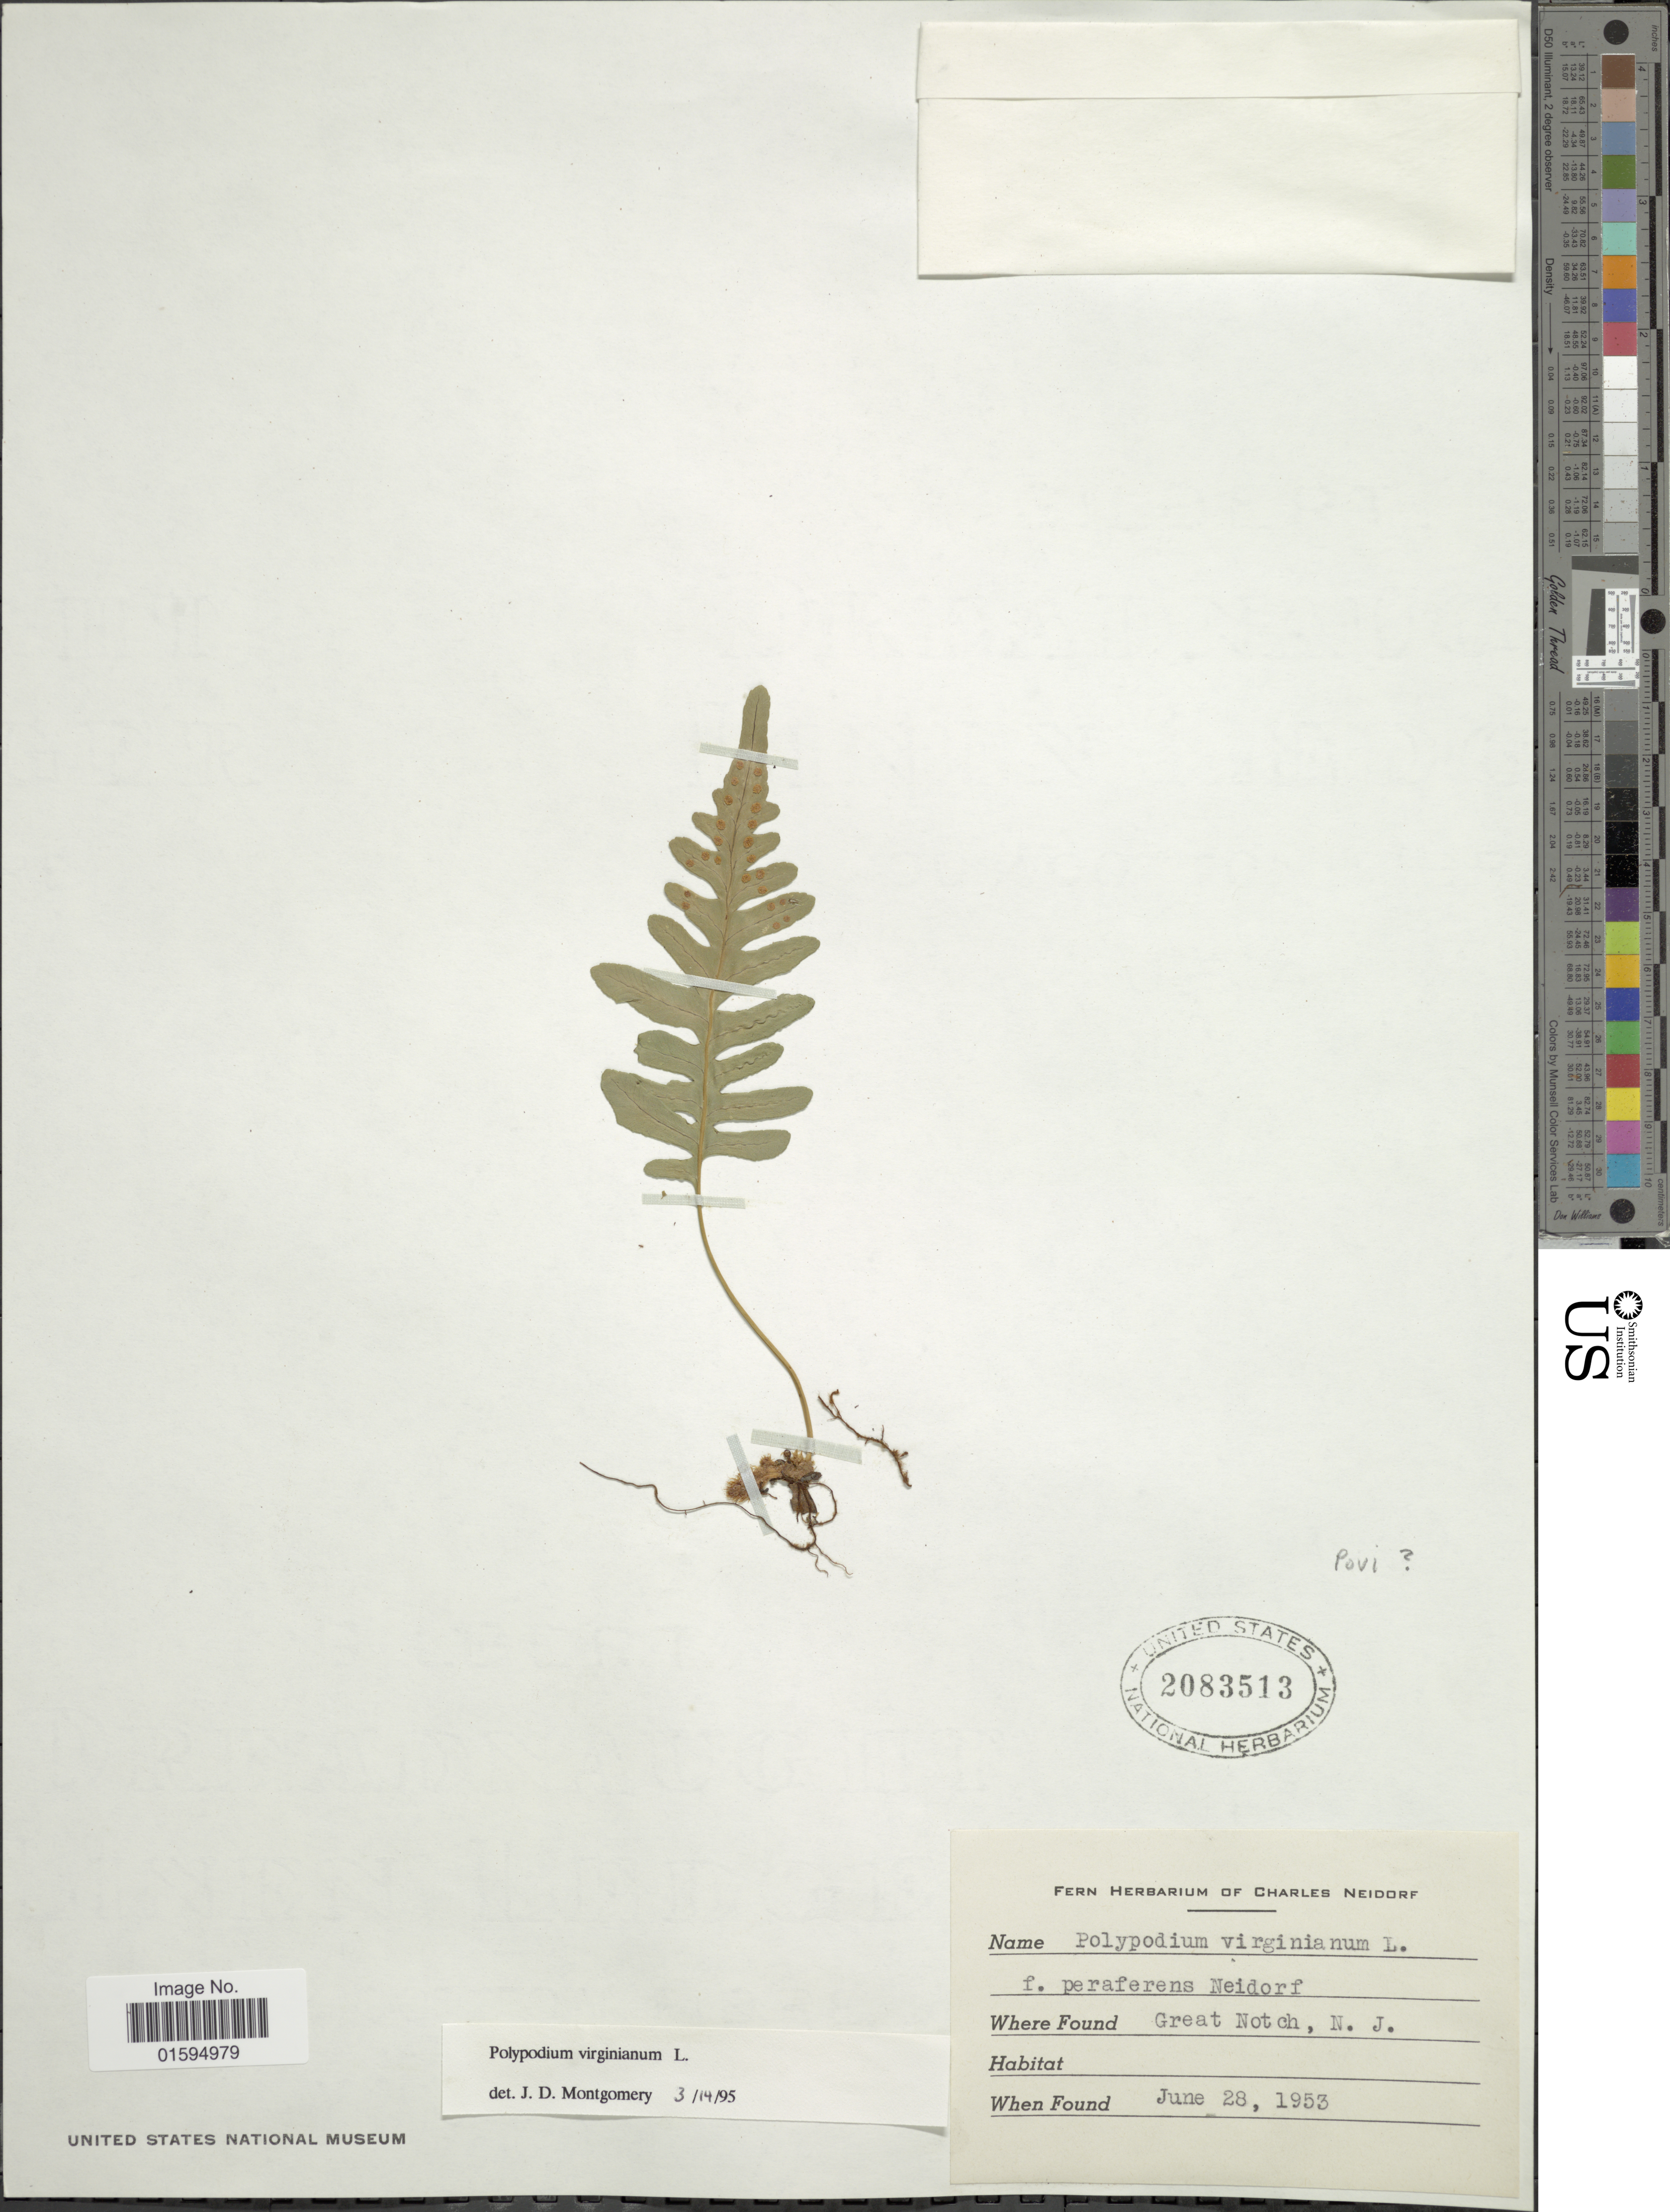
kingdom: Plantae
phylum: Tracheophyta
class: Polypodiopsida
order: Polypodiales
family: Polypodiaceae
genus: Polypodium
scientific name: Polypodium virginianum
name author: L.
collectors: C. Neidorf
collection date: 1953-06-28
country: United States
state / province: New Jersey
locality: Great Notch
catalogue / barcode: US 2083513